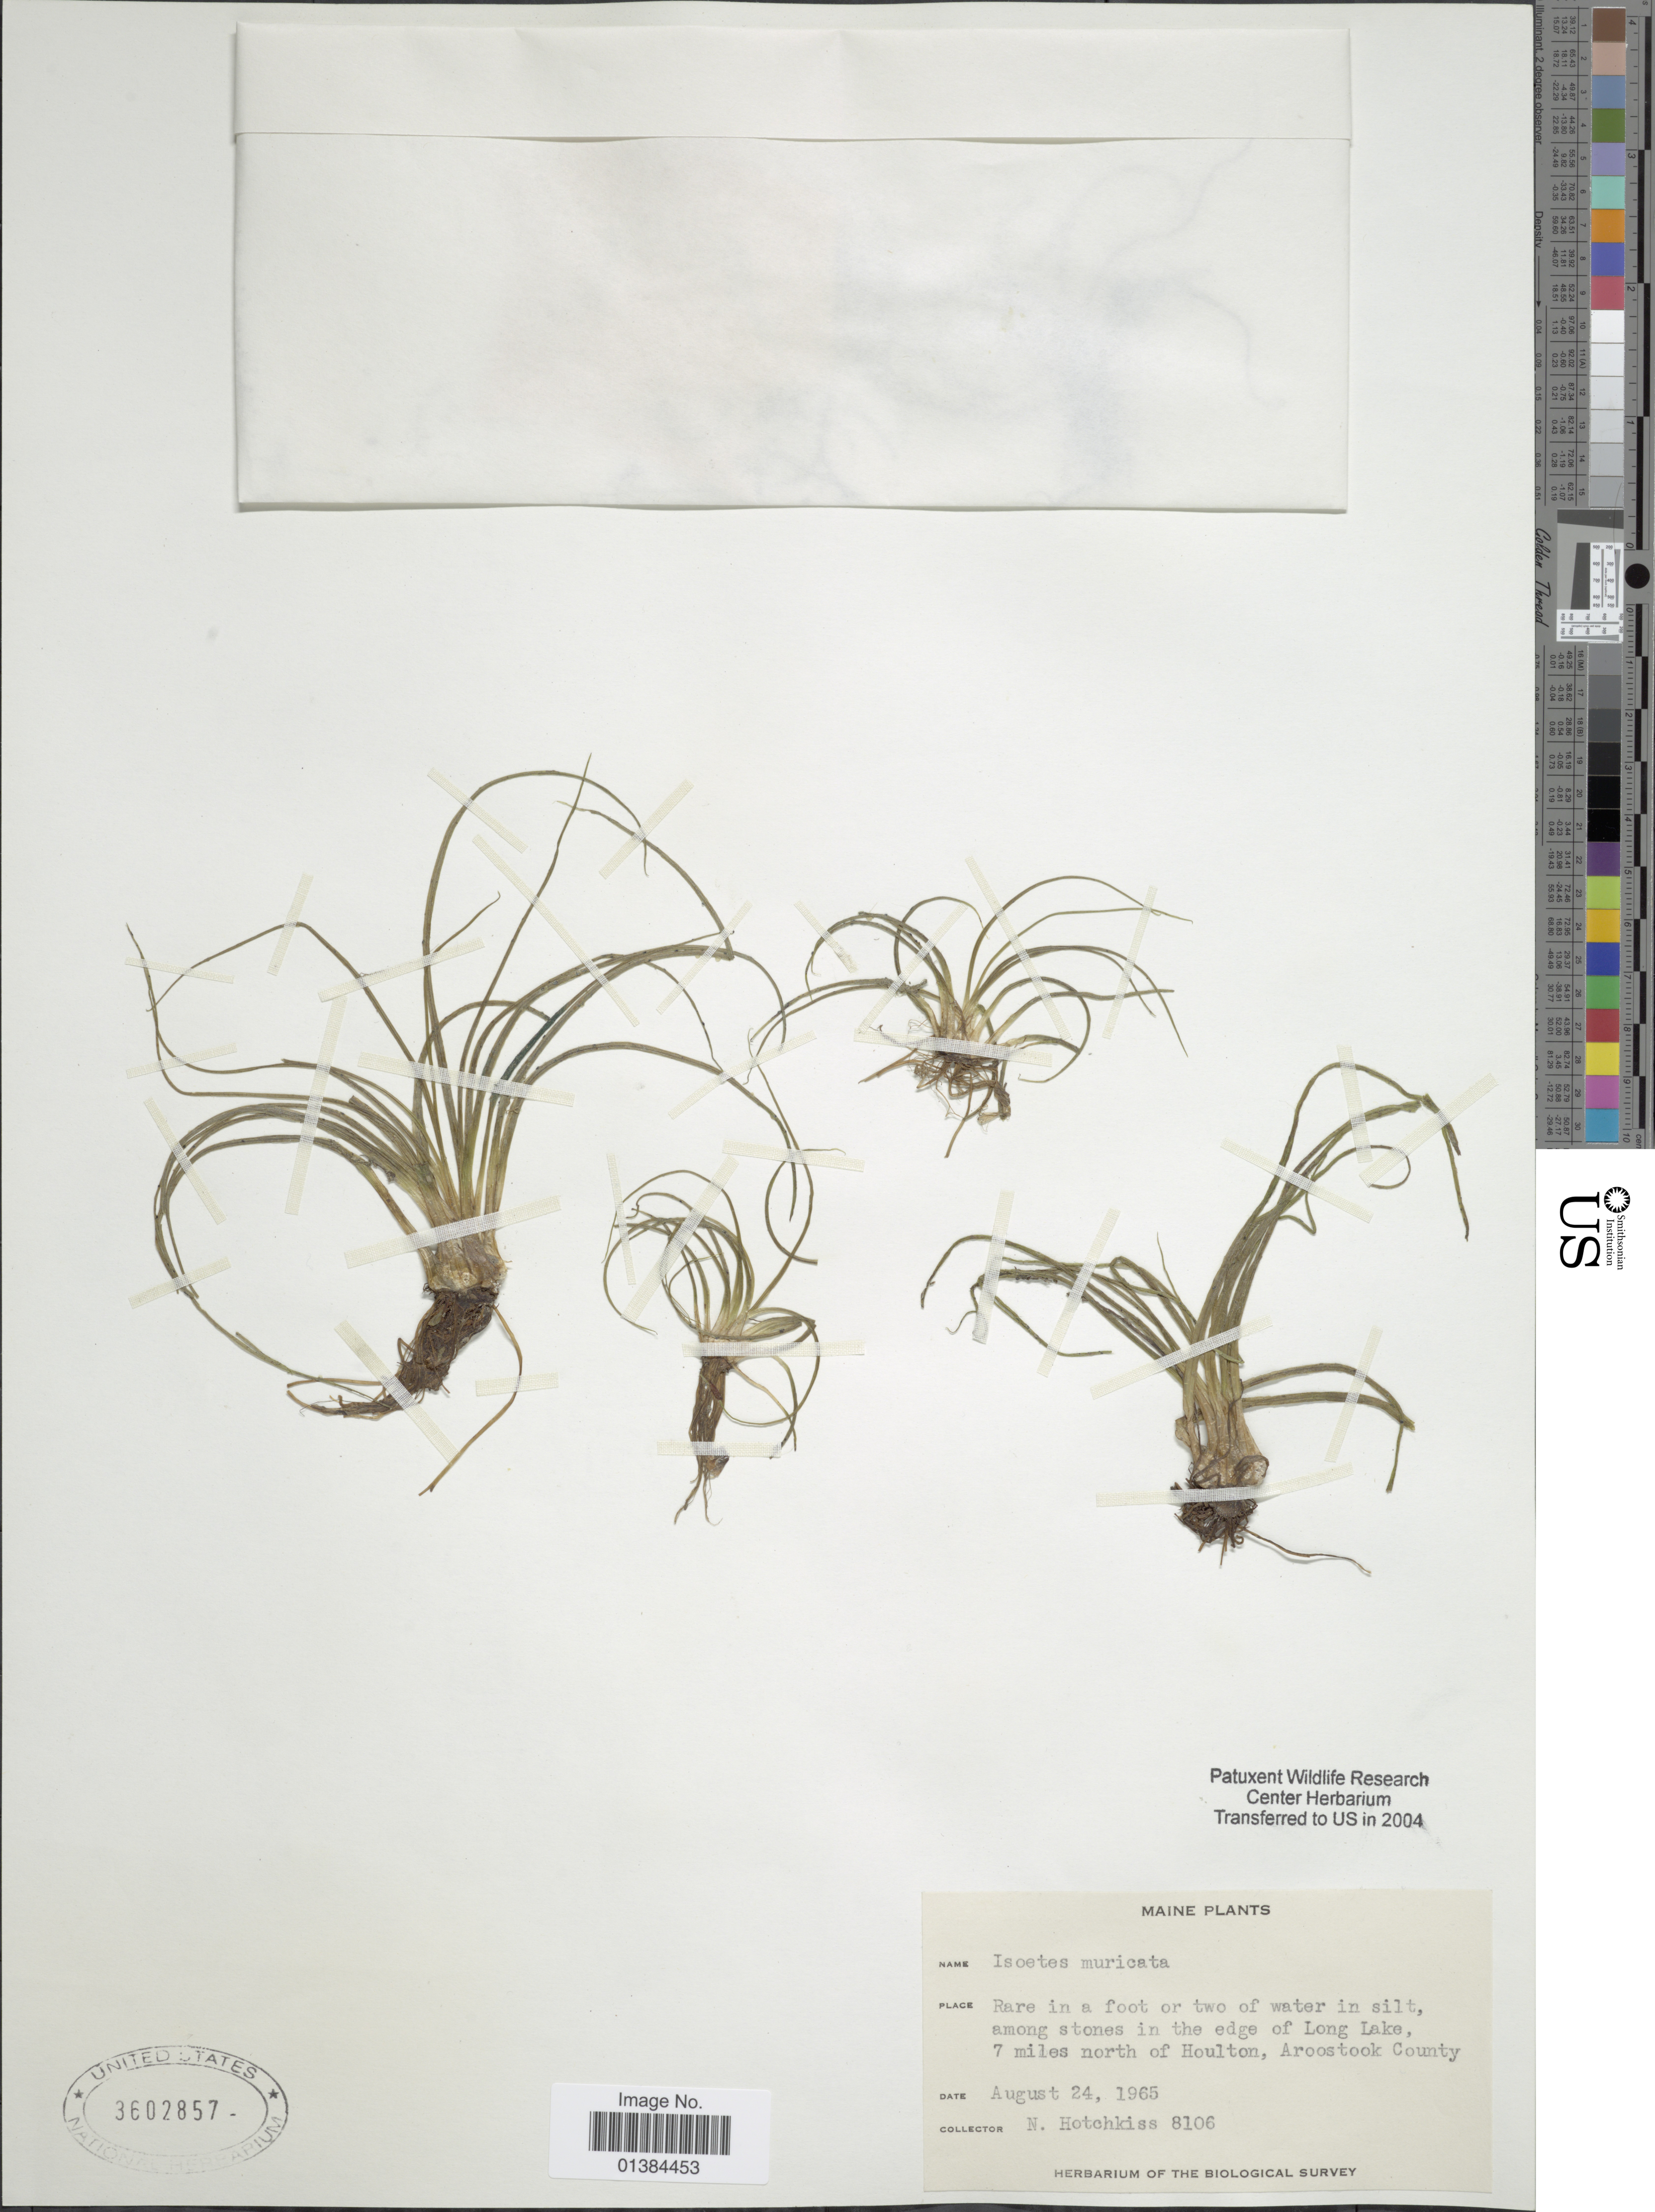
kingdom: Plantae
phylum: Tracheophyta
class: Lycopodiopsida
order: Isoetales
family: Isoetaceae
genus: Isoetes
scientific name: Isoetes echinospora subsp. muricata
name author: (Durieu) Á. Löve & D. Löve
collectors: N. Hotchkiss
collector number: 8106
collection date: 1965-08-24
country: United States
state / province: Maine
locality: Rare in a foot or two of water in silt, among stones in the edge of Long Lake, 7 miles north of Houlton, Aroostook County.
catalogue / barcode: US 3602857